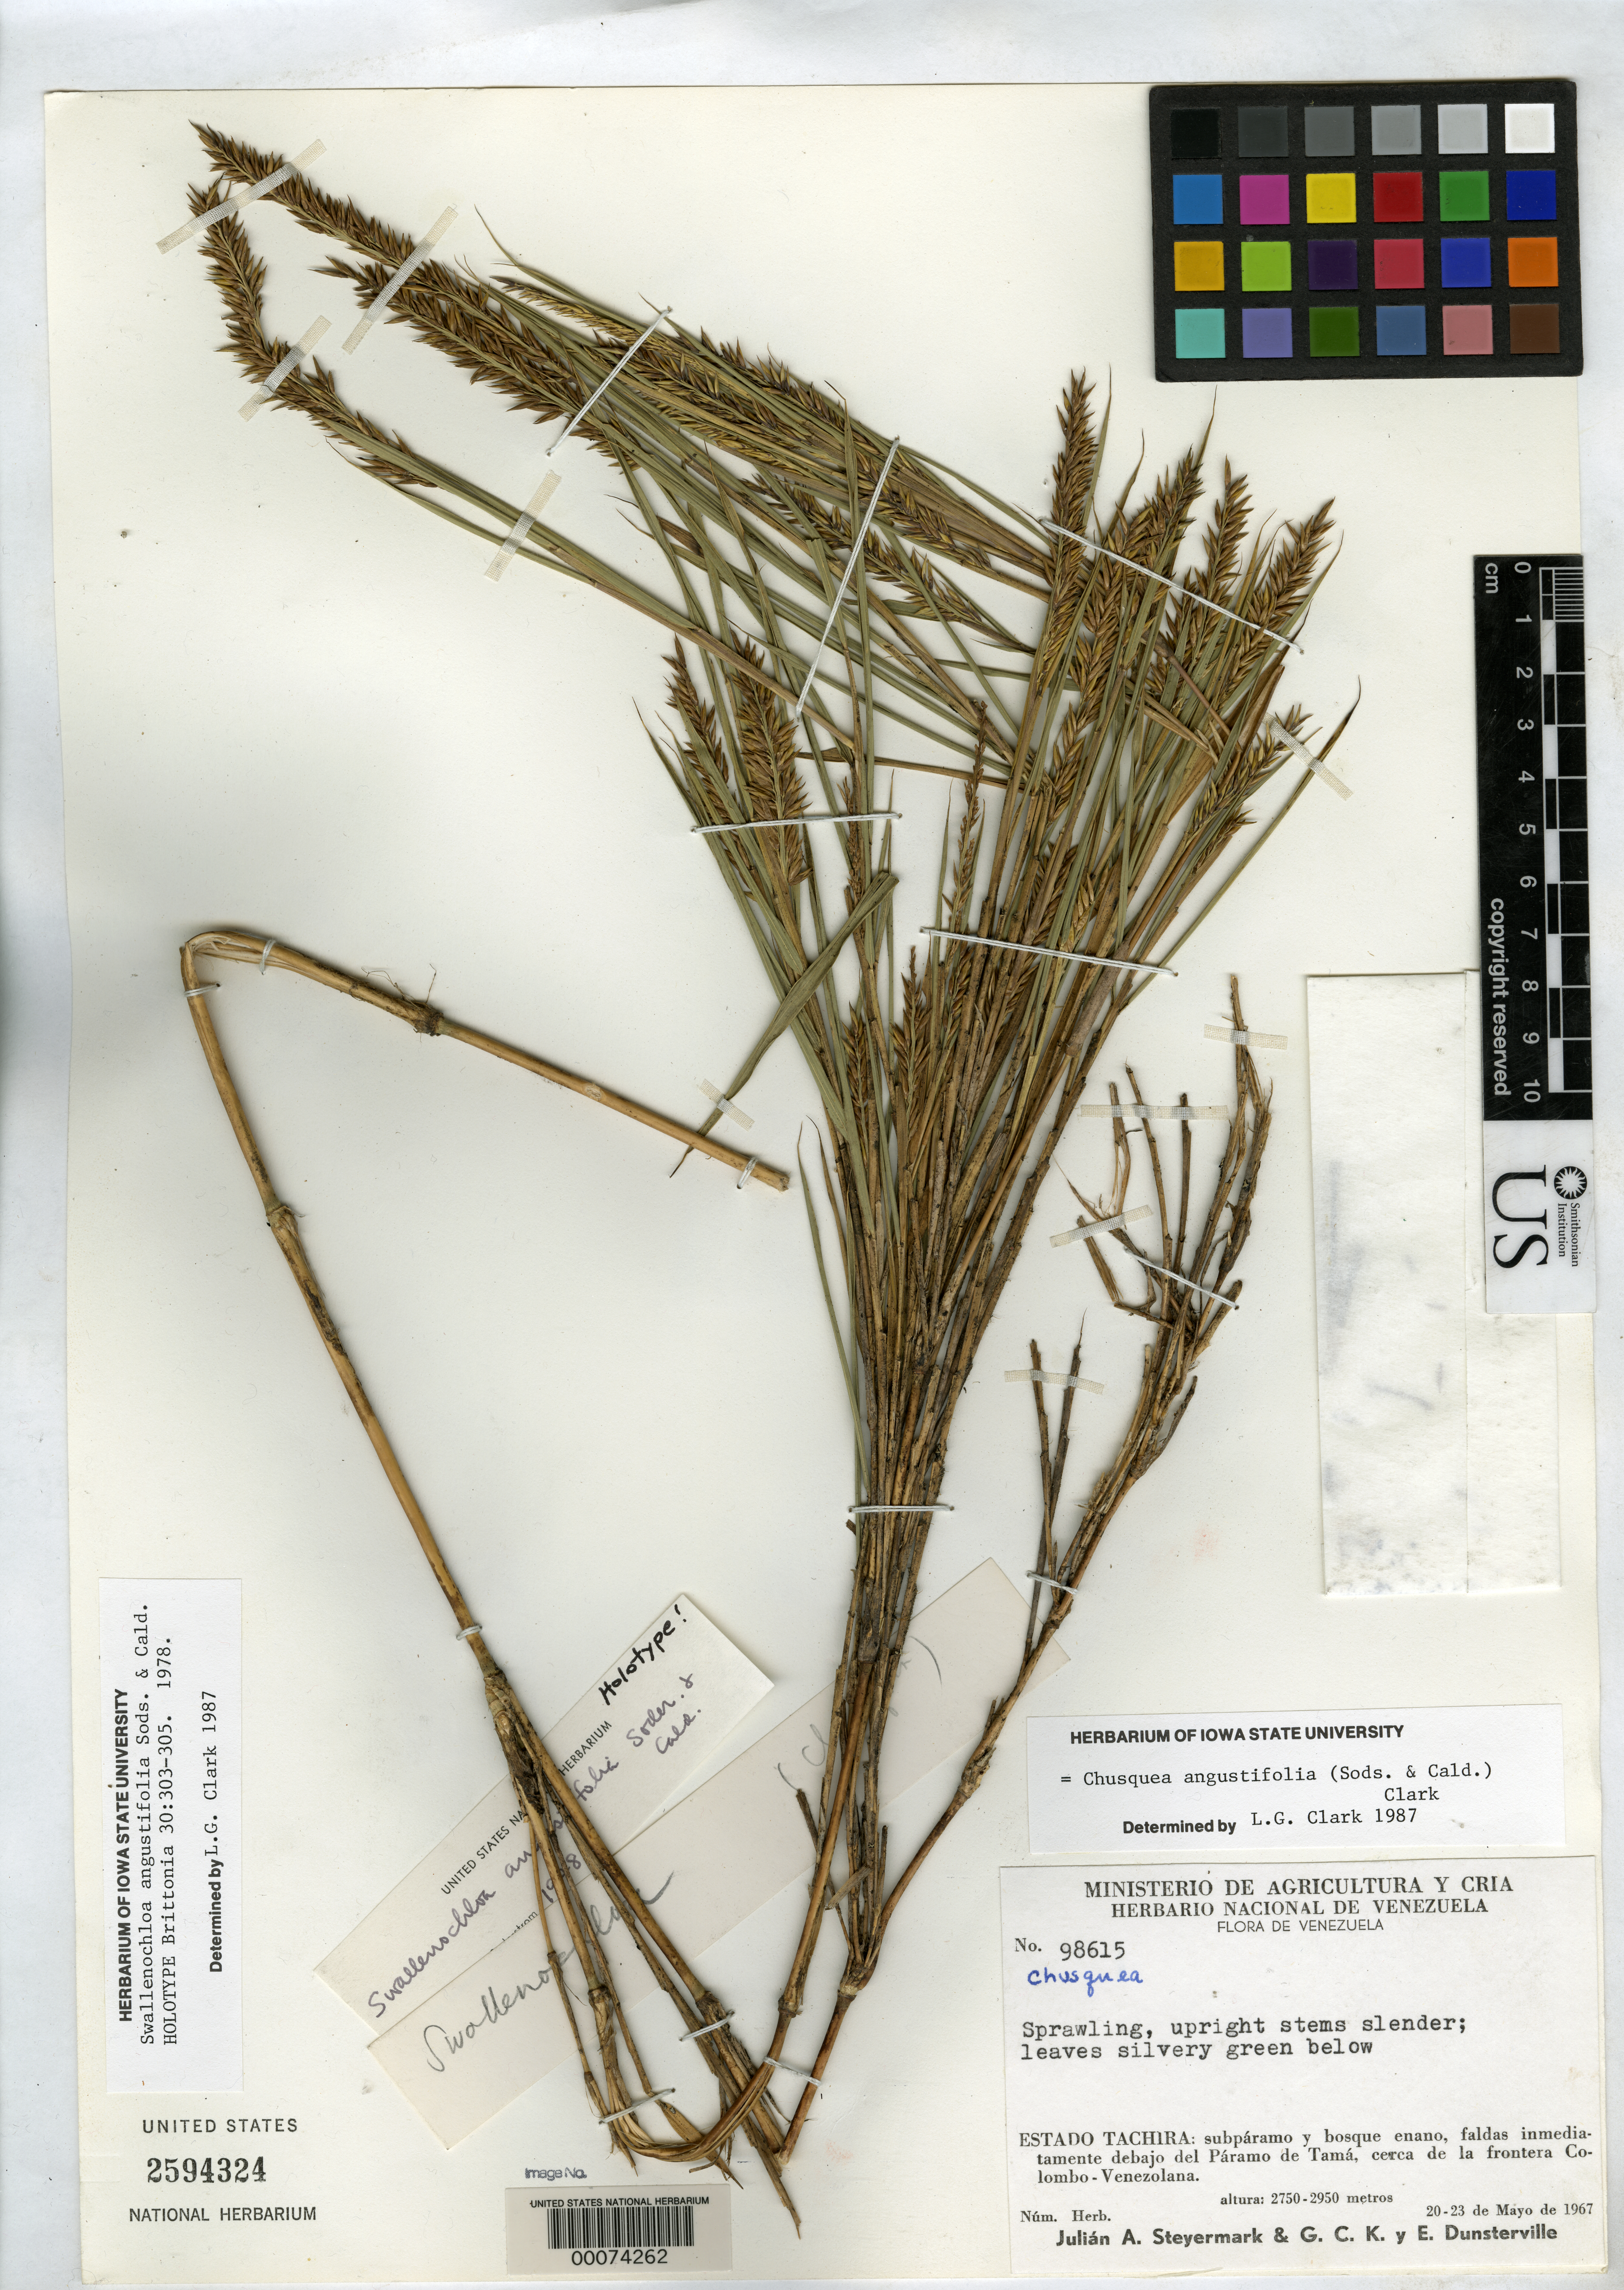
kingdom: Plantae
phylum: Tracheophyta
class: Liliopsida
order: Poales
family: Poaceae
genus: Swallenochloa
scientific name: Swallenochloa angustifolia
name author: Soderstr. & C. E. Calderón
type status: Holotype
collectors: J. Steyermark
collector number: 98615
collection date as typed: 20 May 1967 to 23 May 1967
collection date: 1967-05-20/1967-05-23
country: Venezuela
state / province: Tachira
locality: Paramo de Tama near Columbian border.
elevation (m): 2750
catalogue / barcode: US 2594324